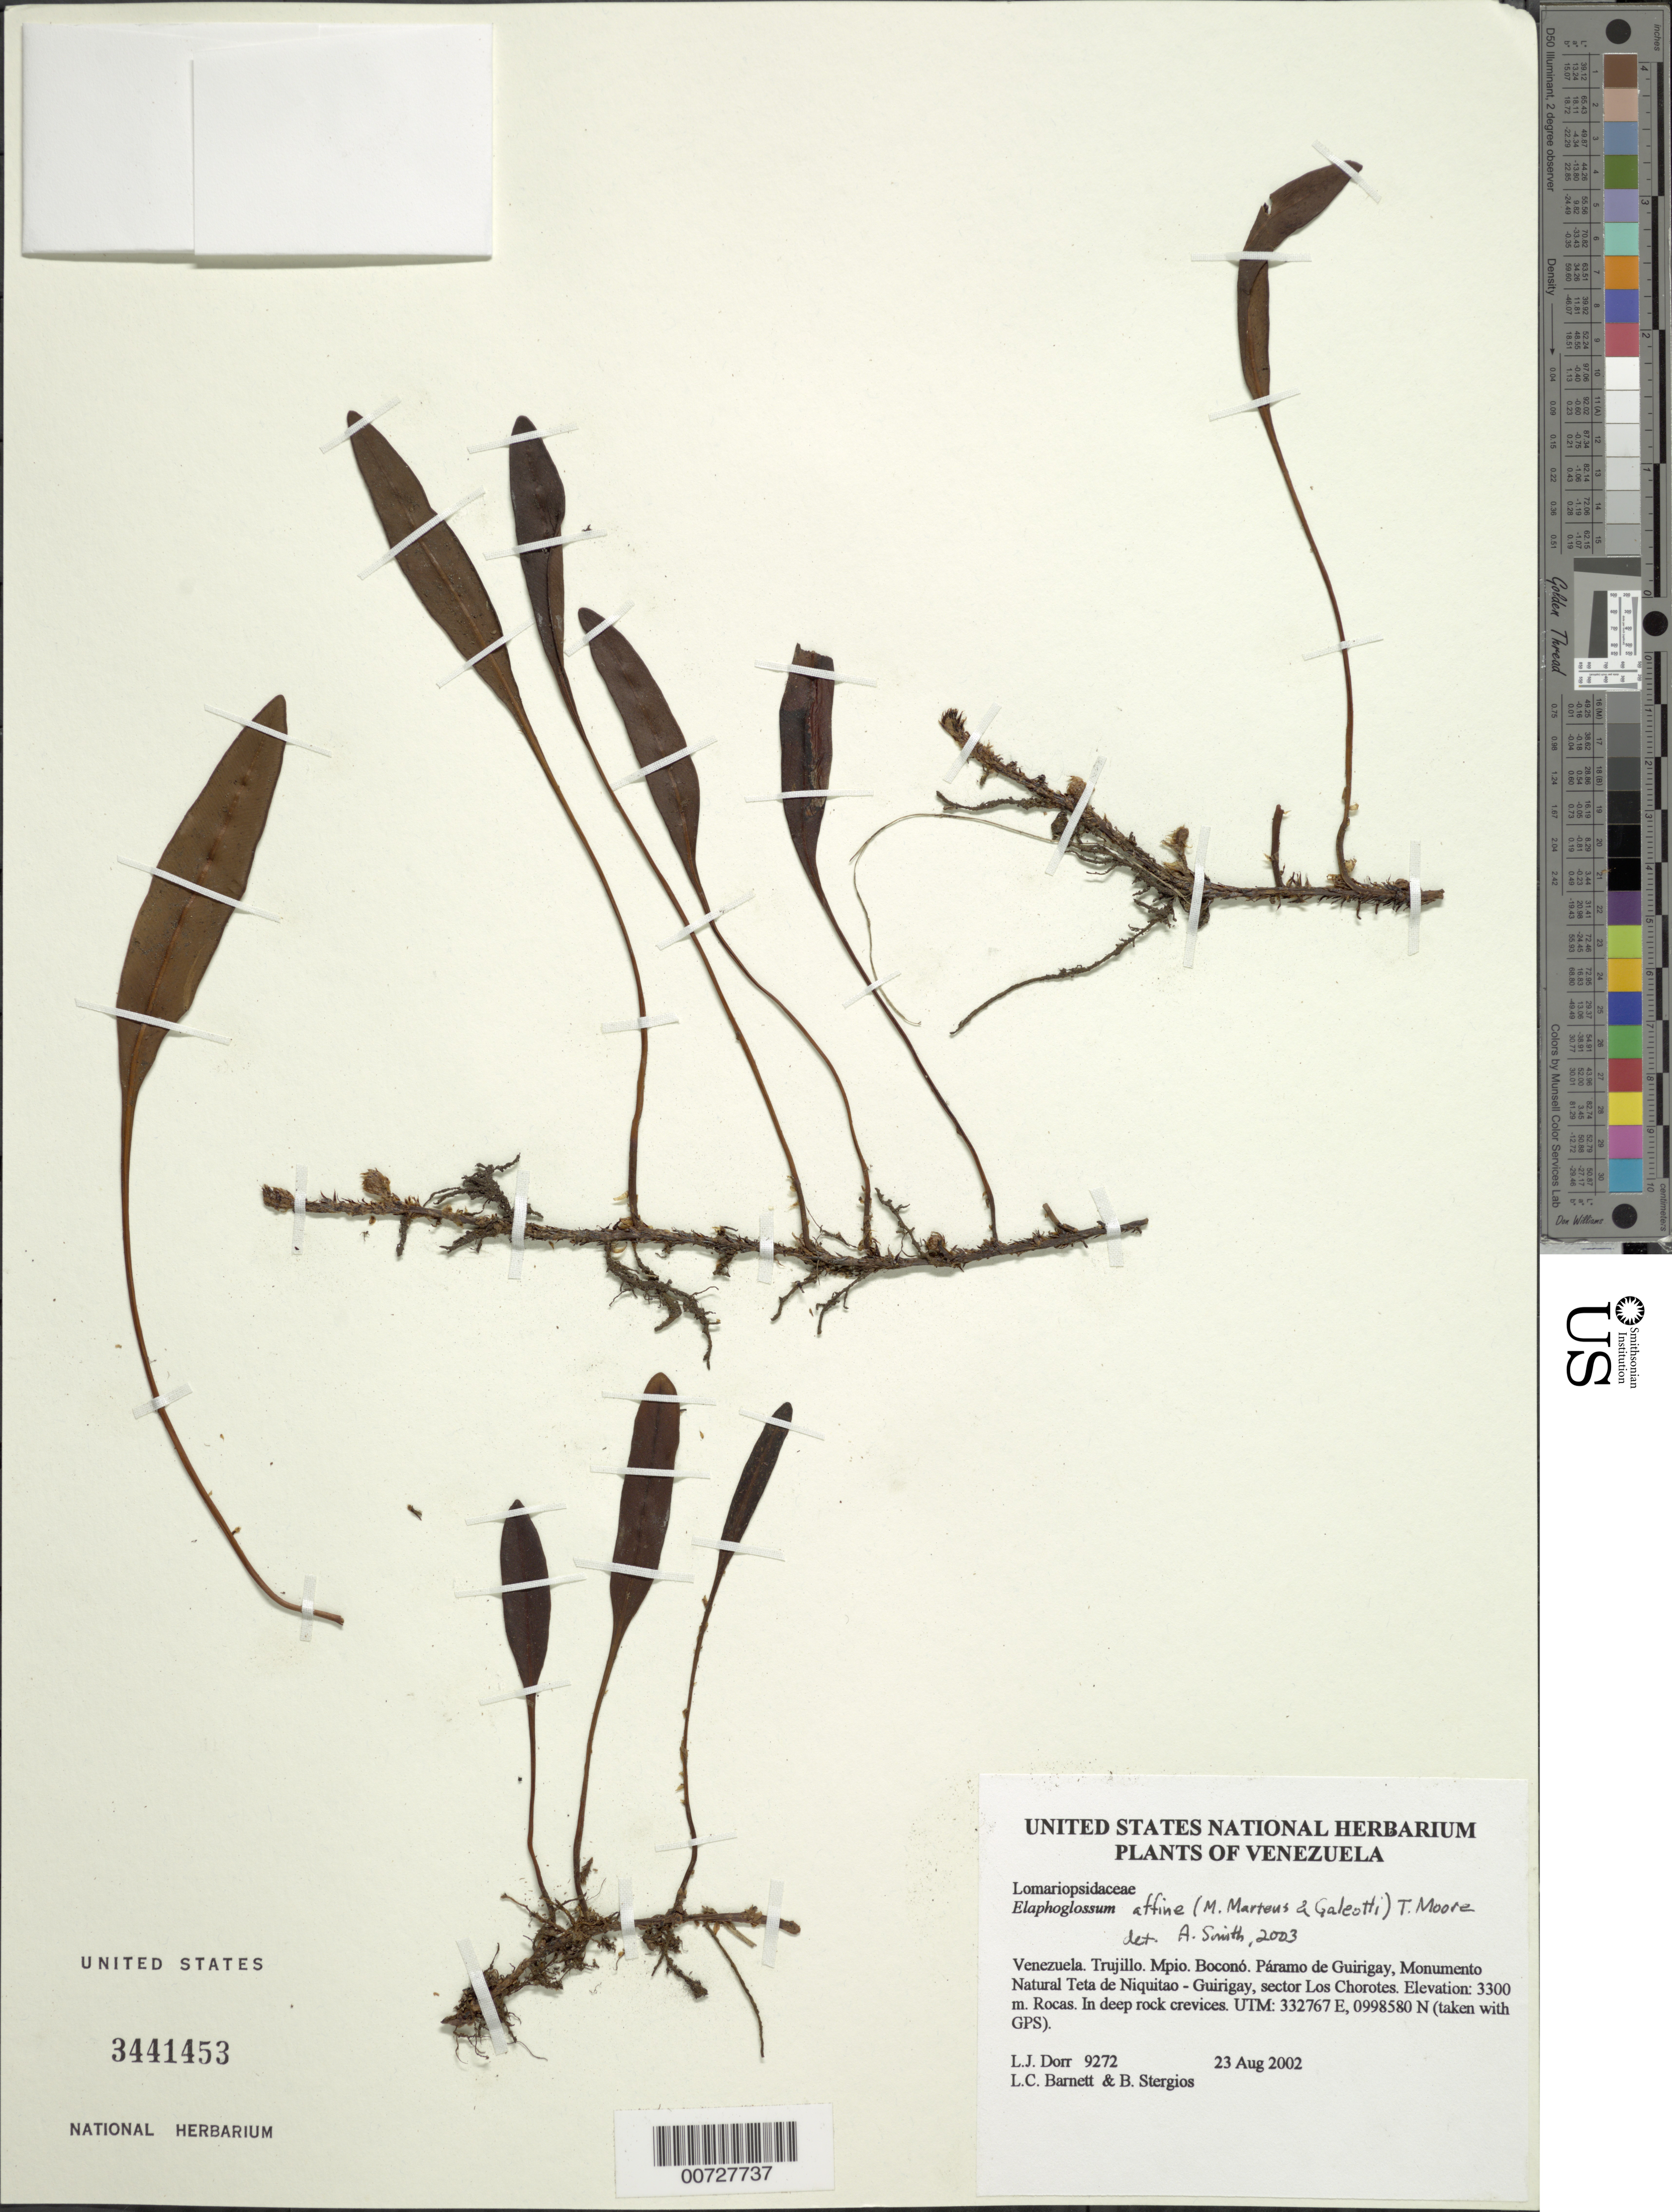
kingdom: Plantae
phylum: Tracheophyta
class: Polypodiopsida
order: Polypodiales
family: Dryopteridaceae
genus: Elaphoglossum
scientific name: Elaphoglossum affine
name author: (M. Martens & Galeotti) T. Moore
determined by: Smith, Alan R., (UC)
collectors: L. J. Dorr, L. C. Barnett & B. G. Stergios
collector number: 9272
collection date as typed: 23 Aug 2002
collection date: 2002-08-23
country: Venezuela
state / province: Trujillo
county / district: Boconó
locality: Páramo de Guirigay, Monumento Natural Teta de Niquitao - Guirigay, sector Los Chorotes.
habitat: Rocas. In deep rock crevices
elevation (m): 3300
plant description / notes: PORT, US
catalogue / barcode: US 3441453